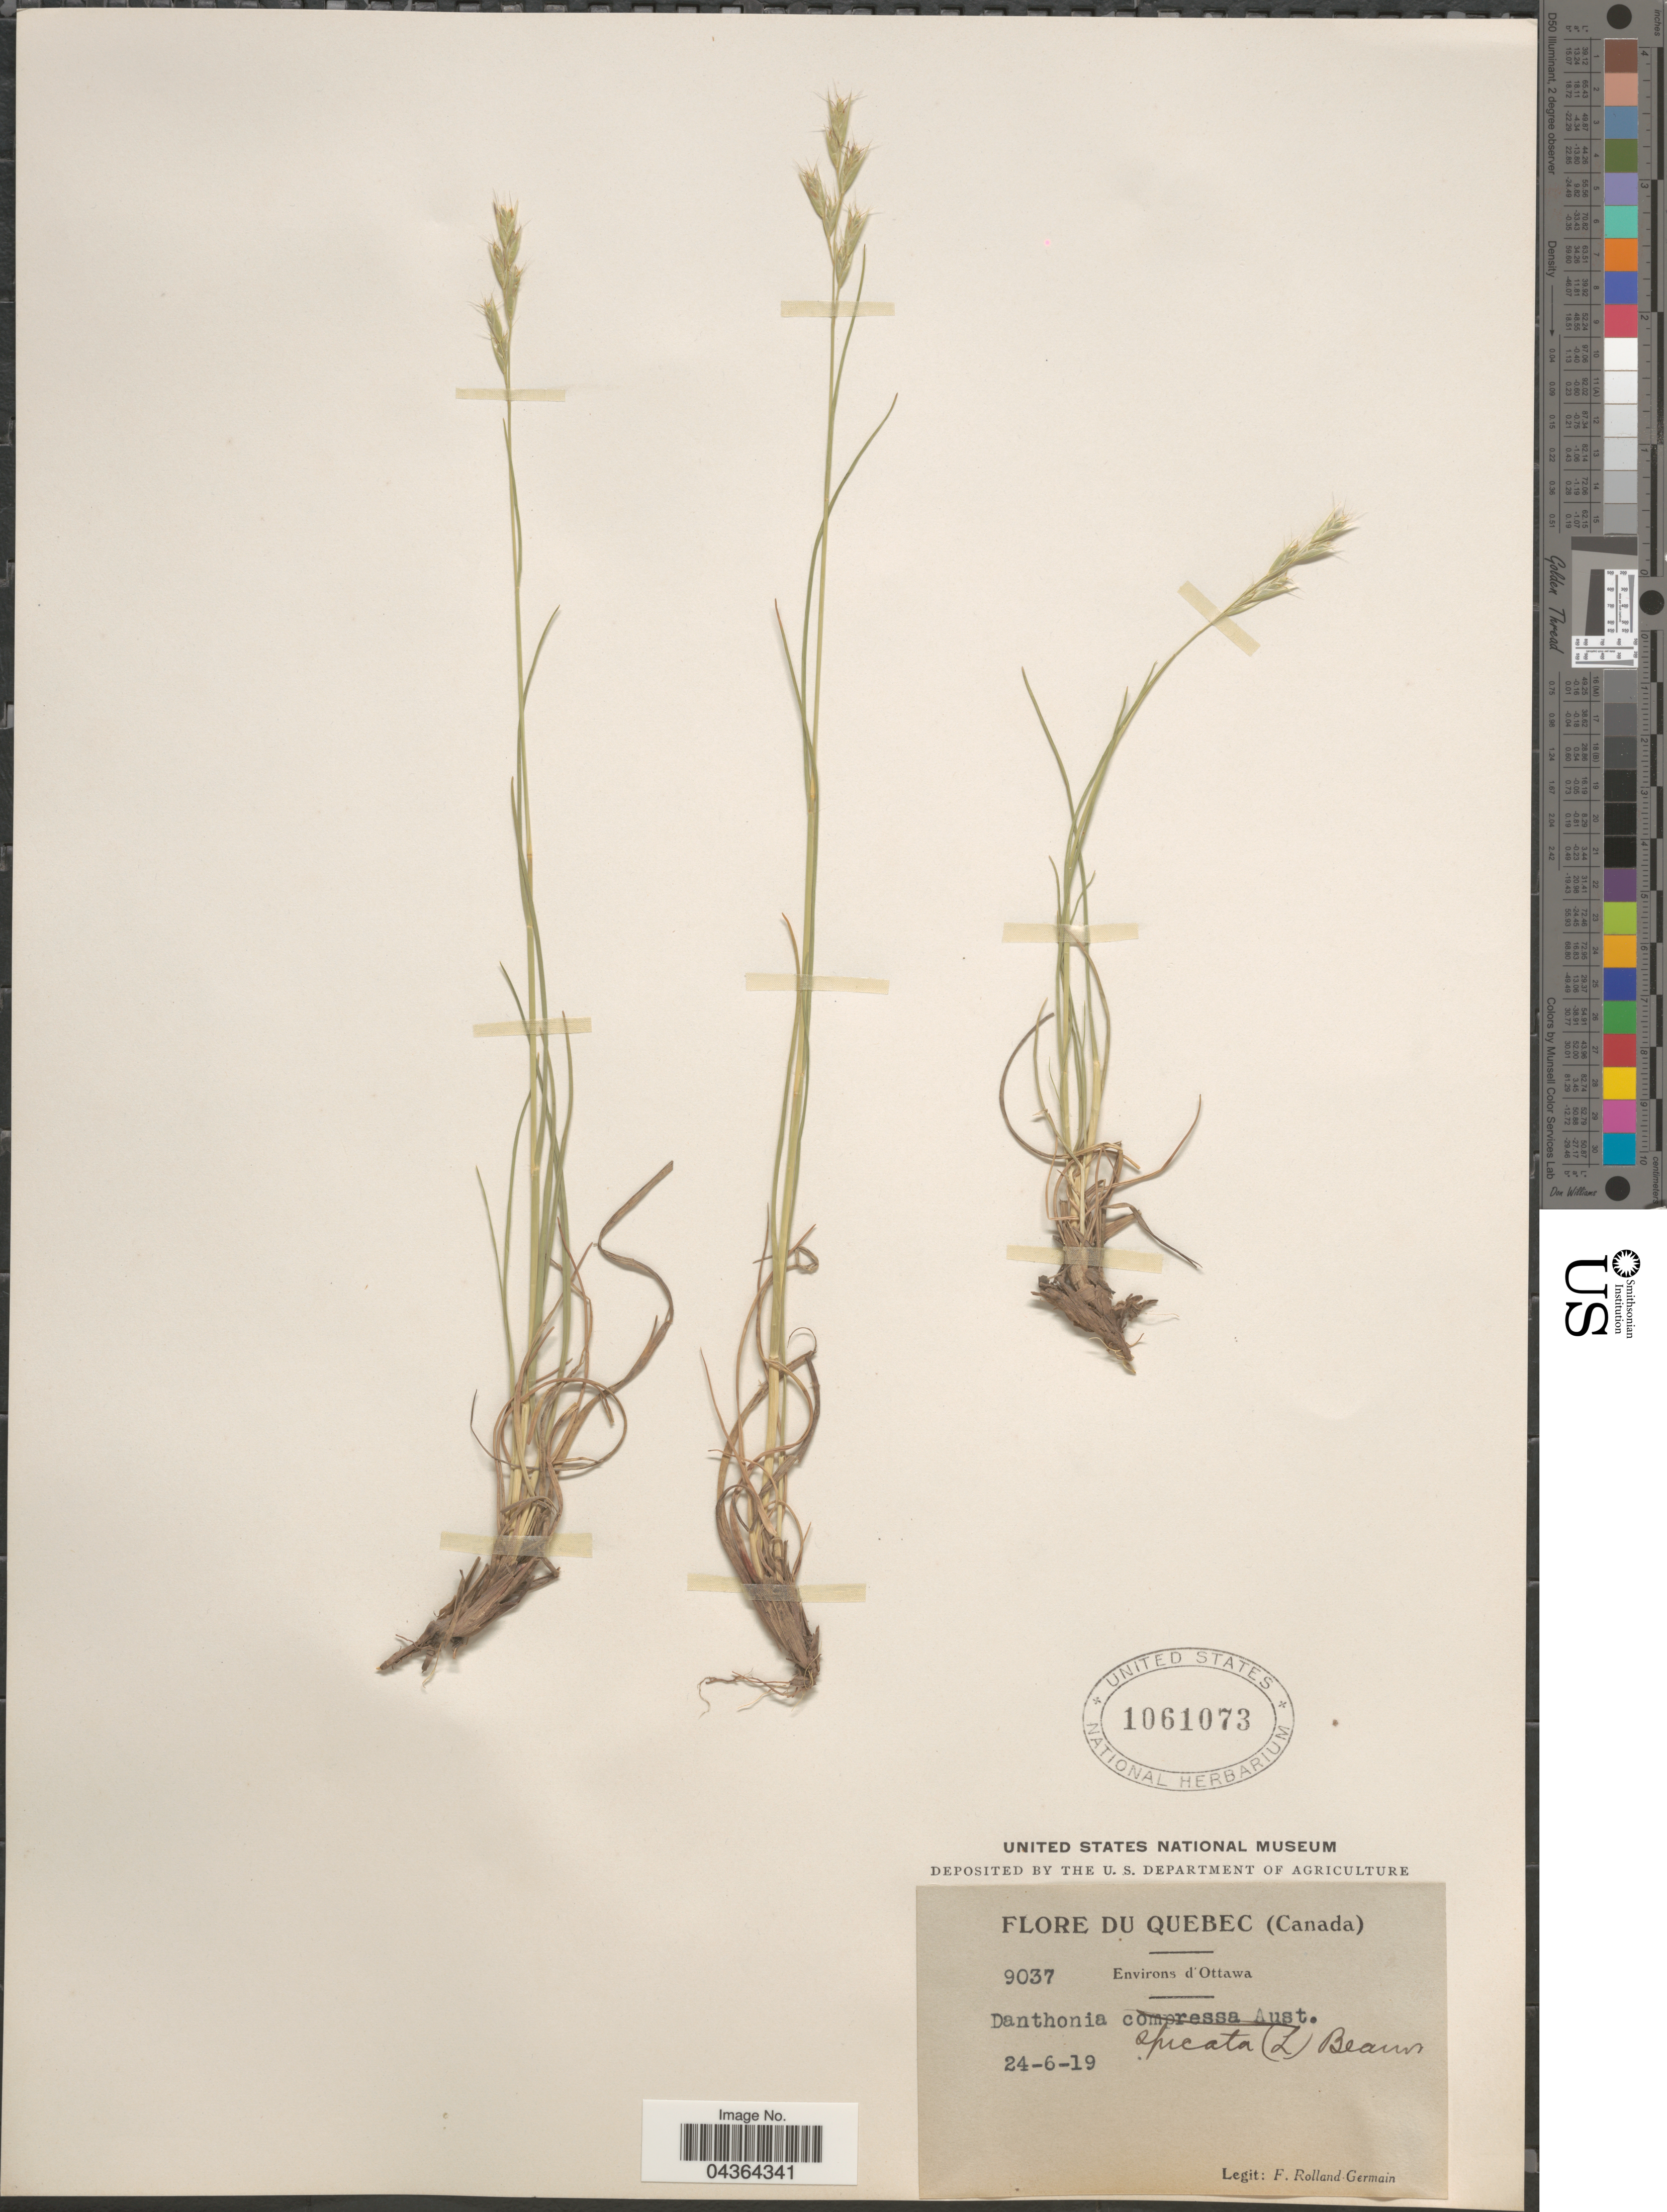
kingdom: Plantae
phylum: Tracheophyta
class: Liliopsida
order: Poales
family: Poaceae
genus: Danthonia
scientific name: Danthonia spicata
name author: (L.) P. Beauv. ex Roem. & Schult.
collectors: Rolland-Germain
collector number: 9037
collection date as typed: Transcribed d/m/y: 24/6/19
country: Canada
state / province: Quebec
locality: Environs d'Ottawa.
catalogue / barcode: US 1061073